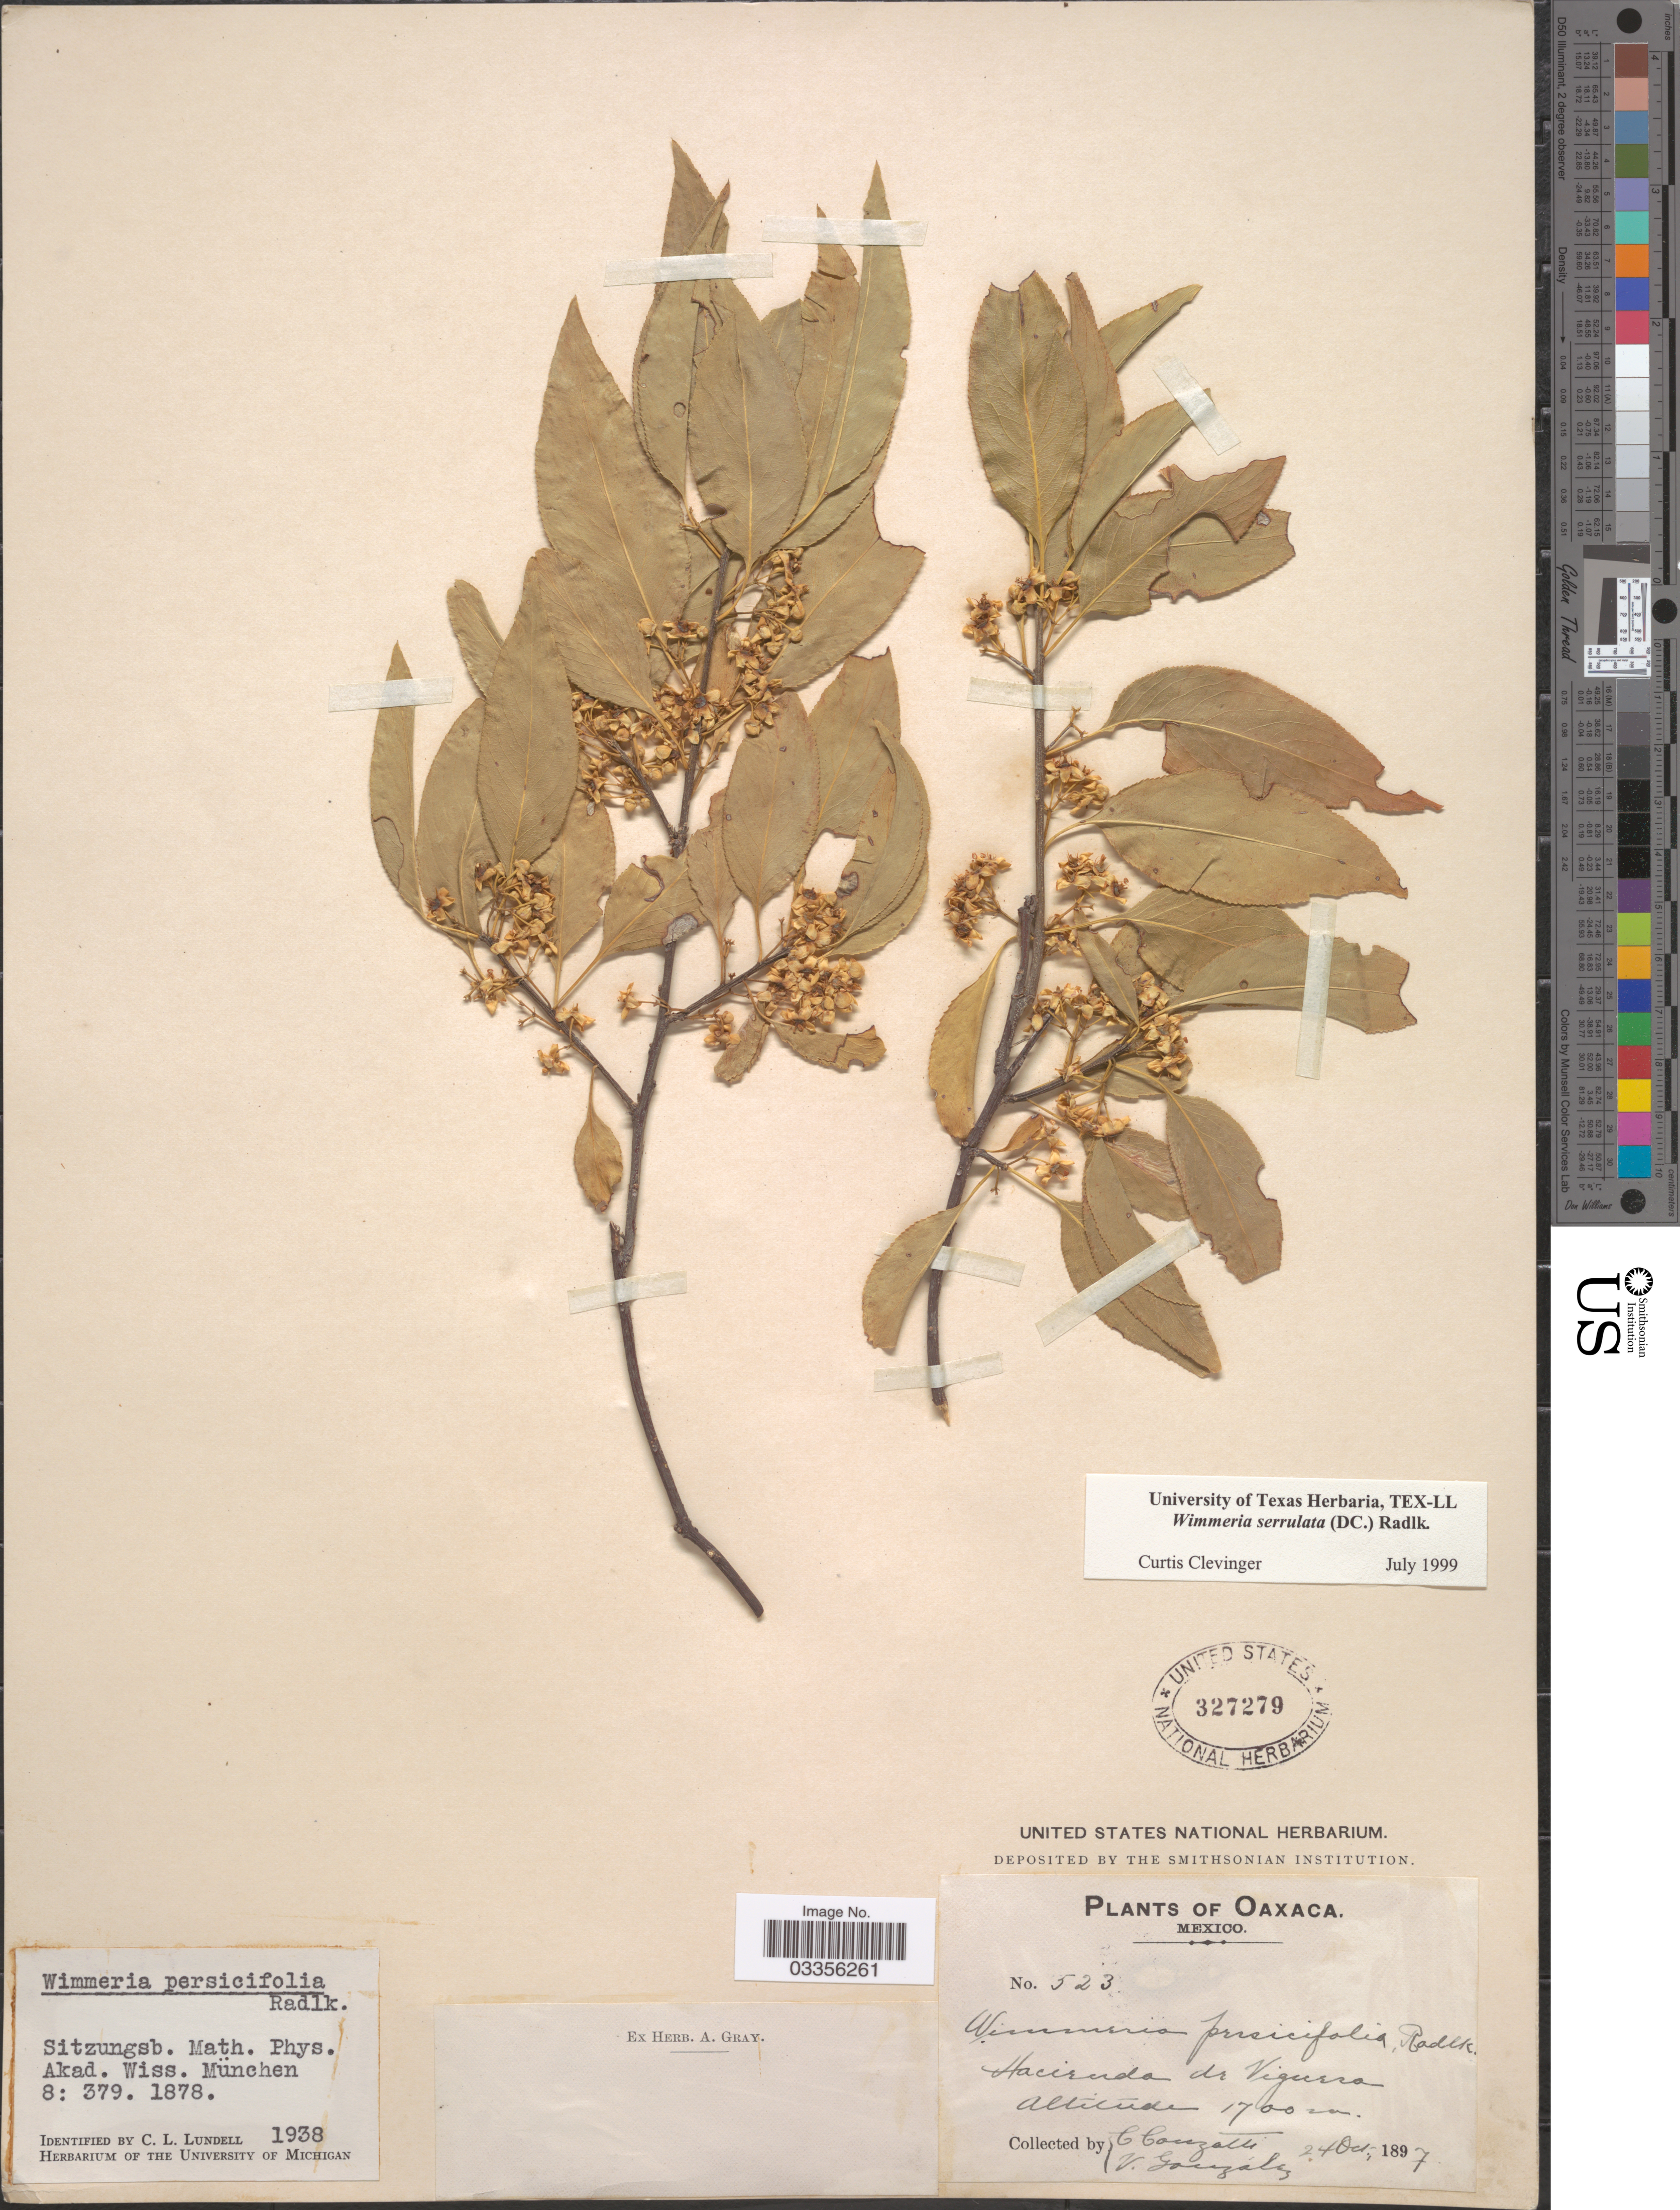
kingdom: Plantae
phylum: Tracheophyta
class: Magnoliopsida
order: Celastrales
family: Celastraceae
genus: Wimmeria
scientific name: Wimmeria serrulata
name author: (DC.) Radlk.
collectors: C. Conzatti & V. González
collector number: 523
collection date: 1897-10-24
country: Mexico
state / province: Oaxaca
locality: Hacienda de Viguera.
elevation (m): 1700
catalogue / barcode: US 327279